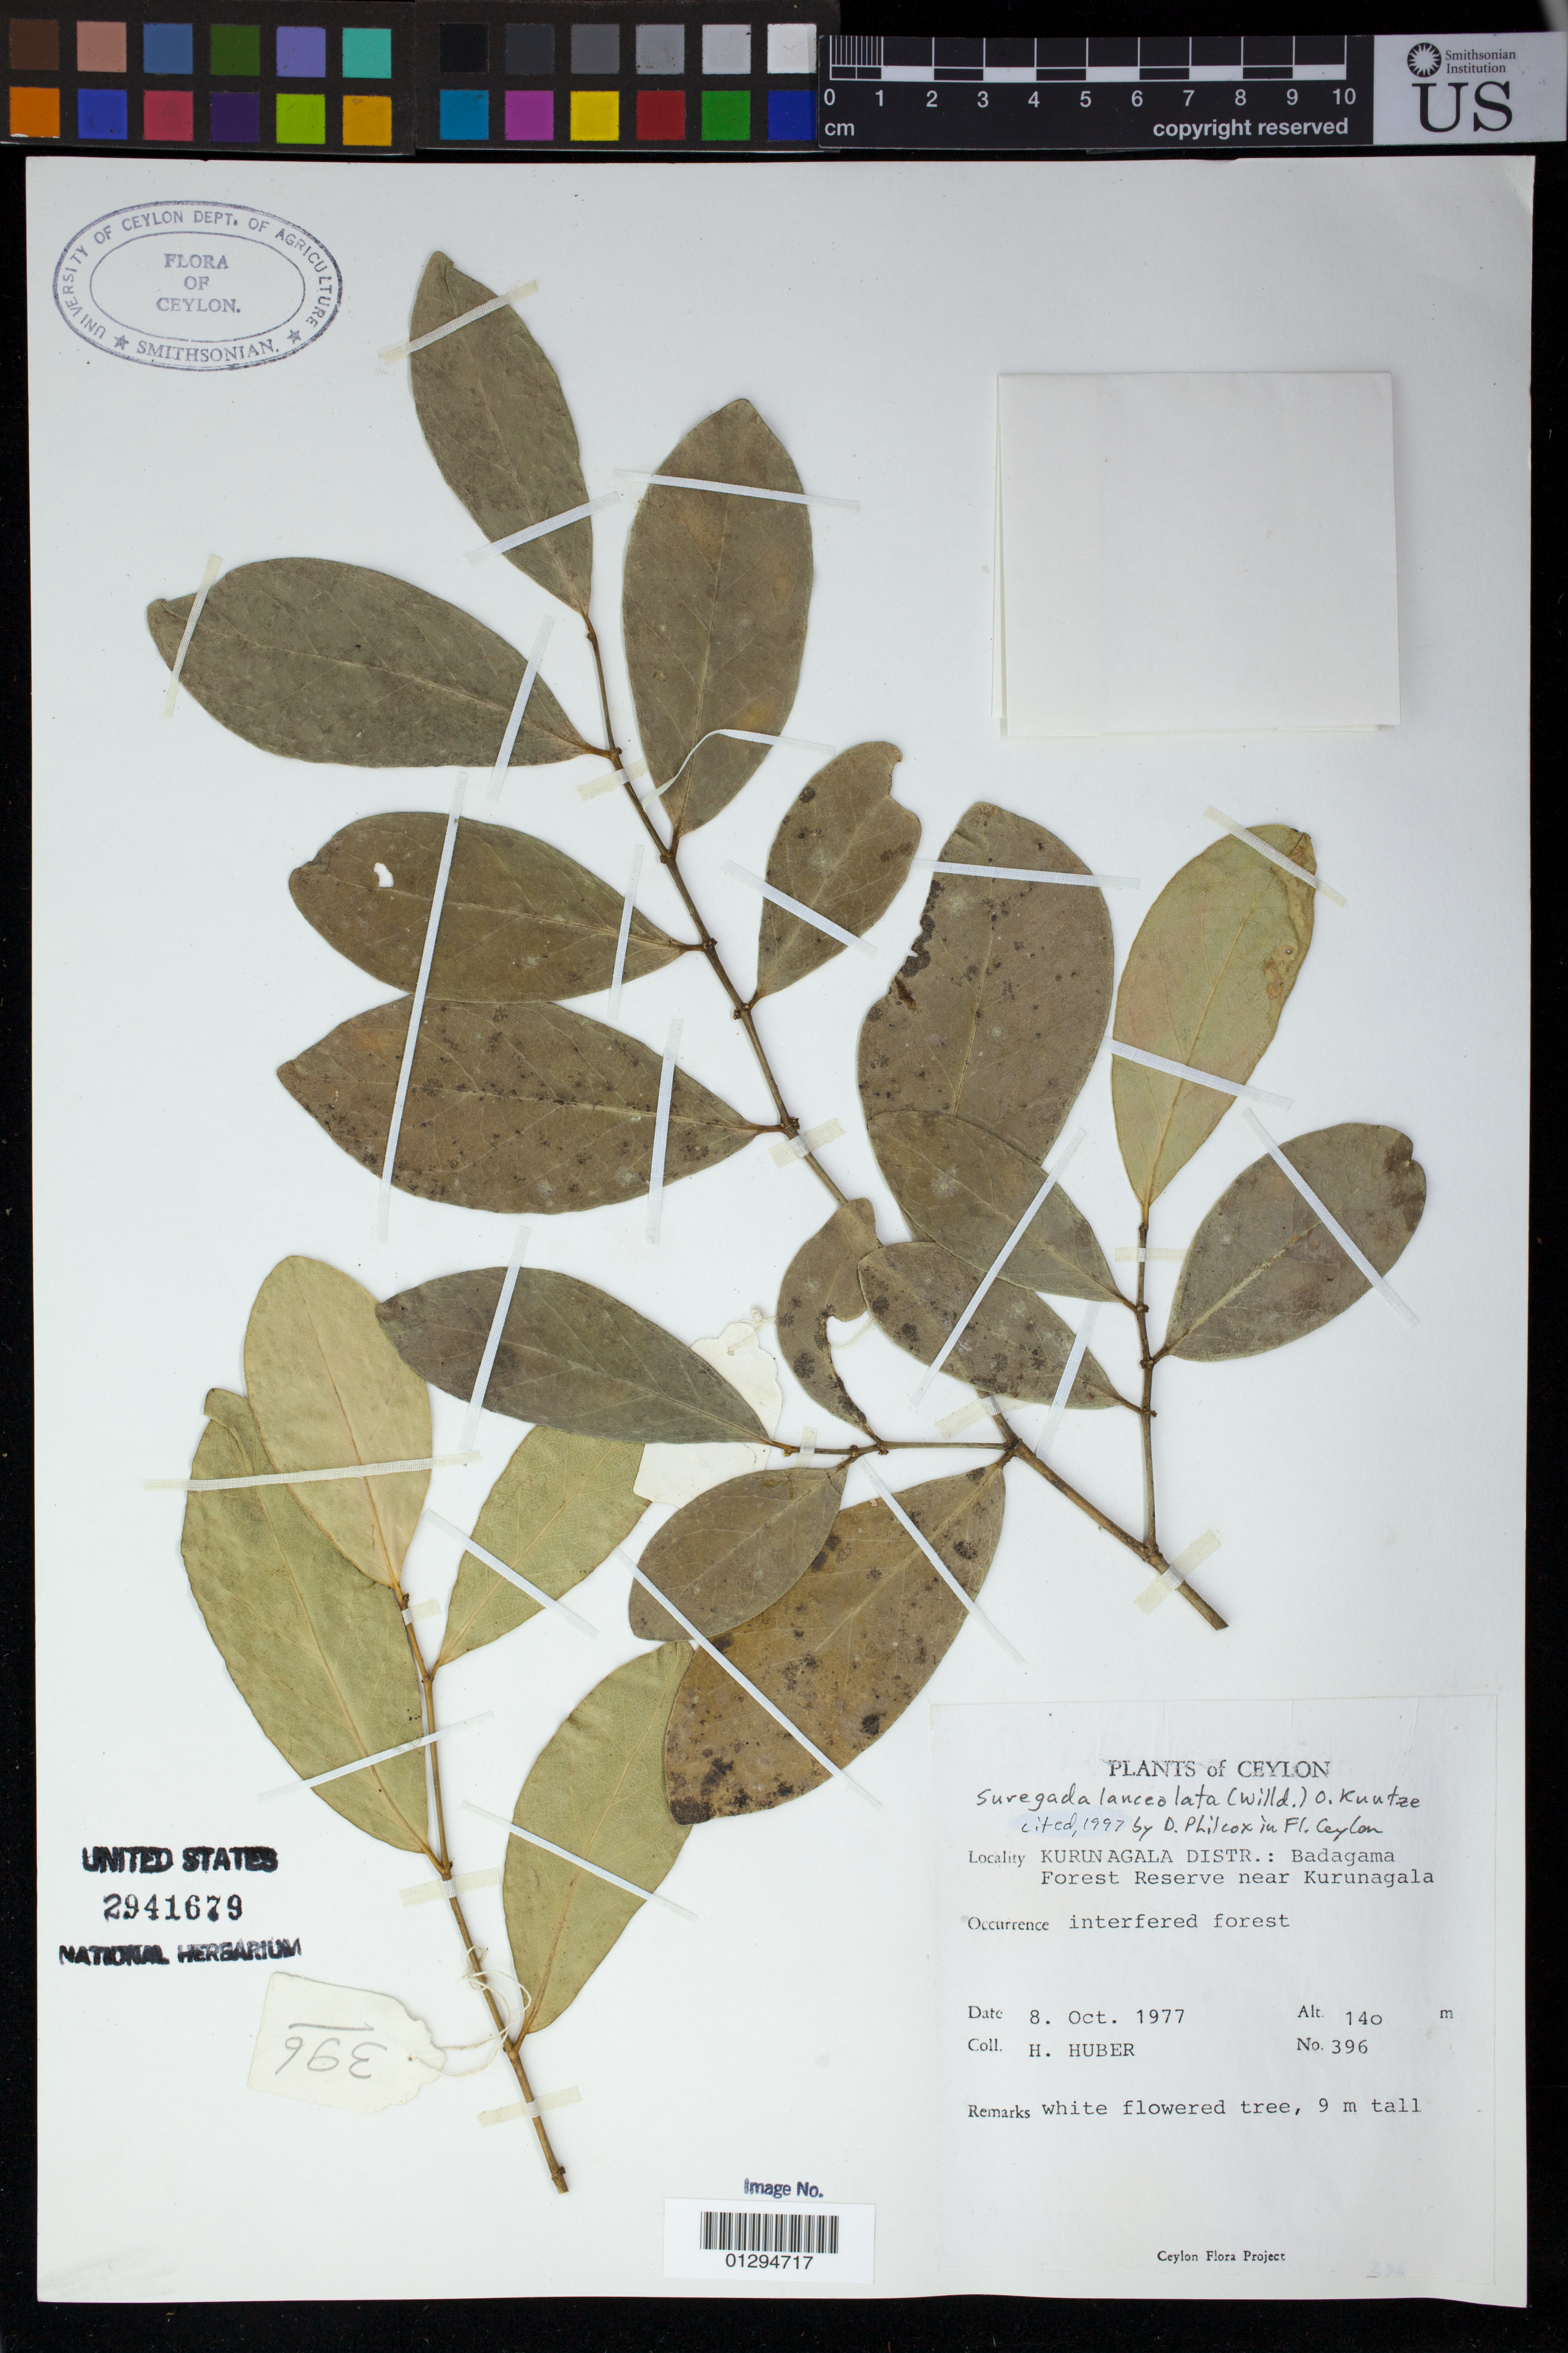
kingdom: Plantae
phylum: Tracheophyta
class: Magnoliopsida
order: Malpighiales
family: Euphorbiaceae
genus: Suregada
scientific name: Suregada lanceolata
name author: (Willd.) Kuntze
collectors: H. Huber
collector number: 396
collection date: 1977-10-08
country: Sri Lanka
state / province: North Western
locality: Kurunagala Distr.: Badagama Forest Reserve near Kurunagala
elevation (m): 140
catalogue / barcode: US 2941679